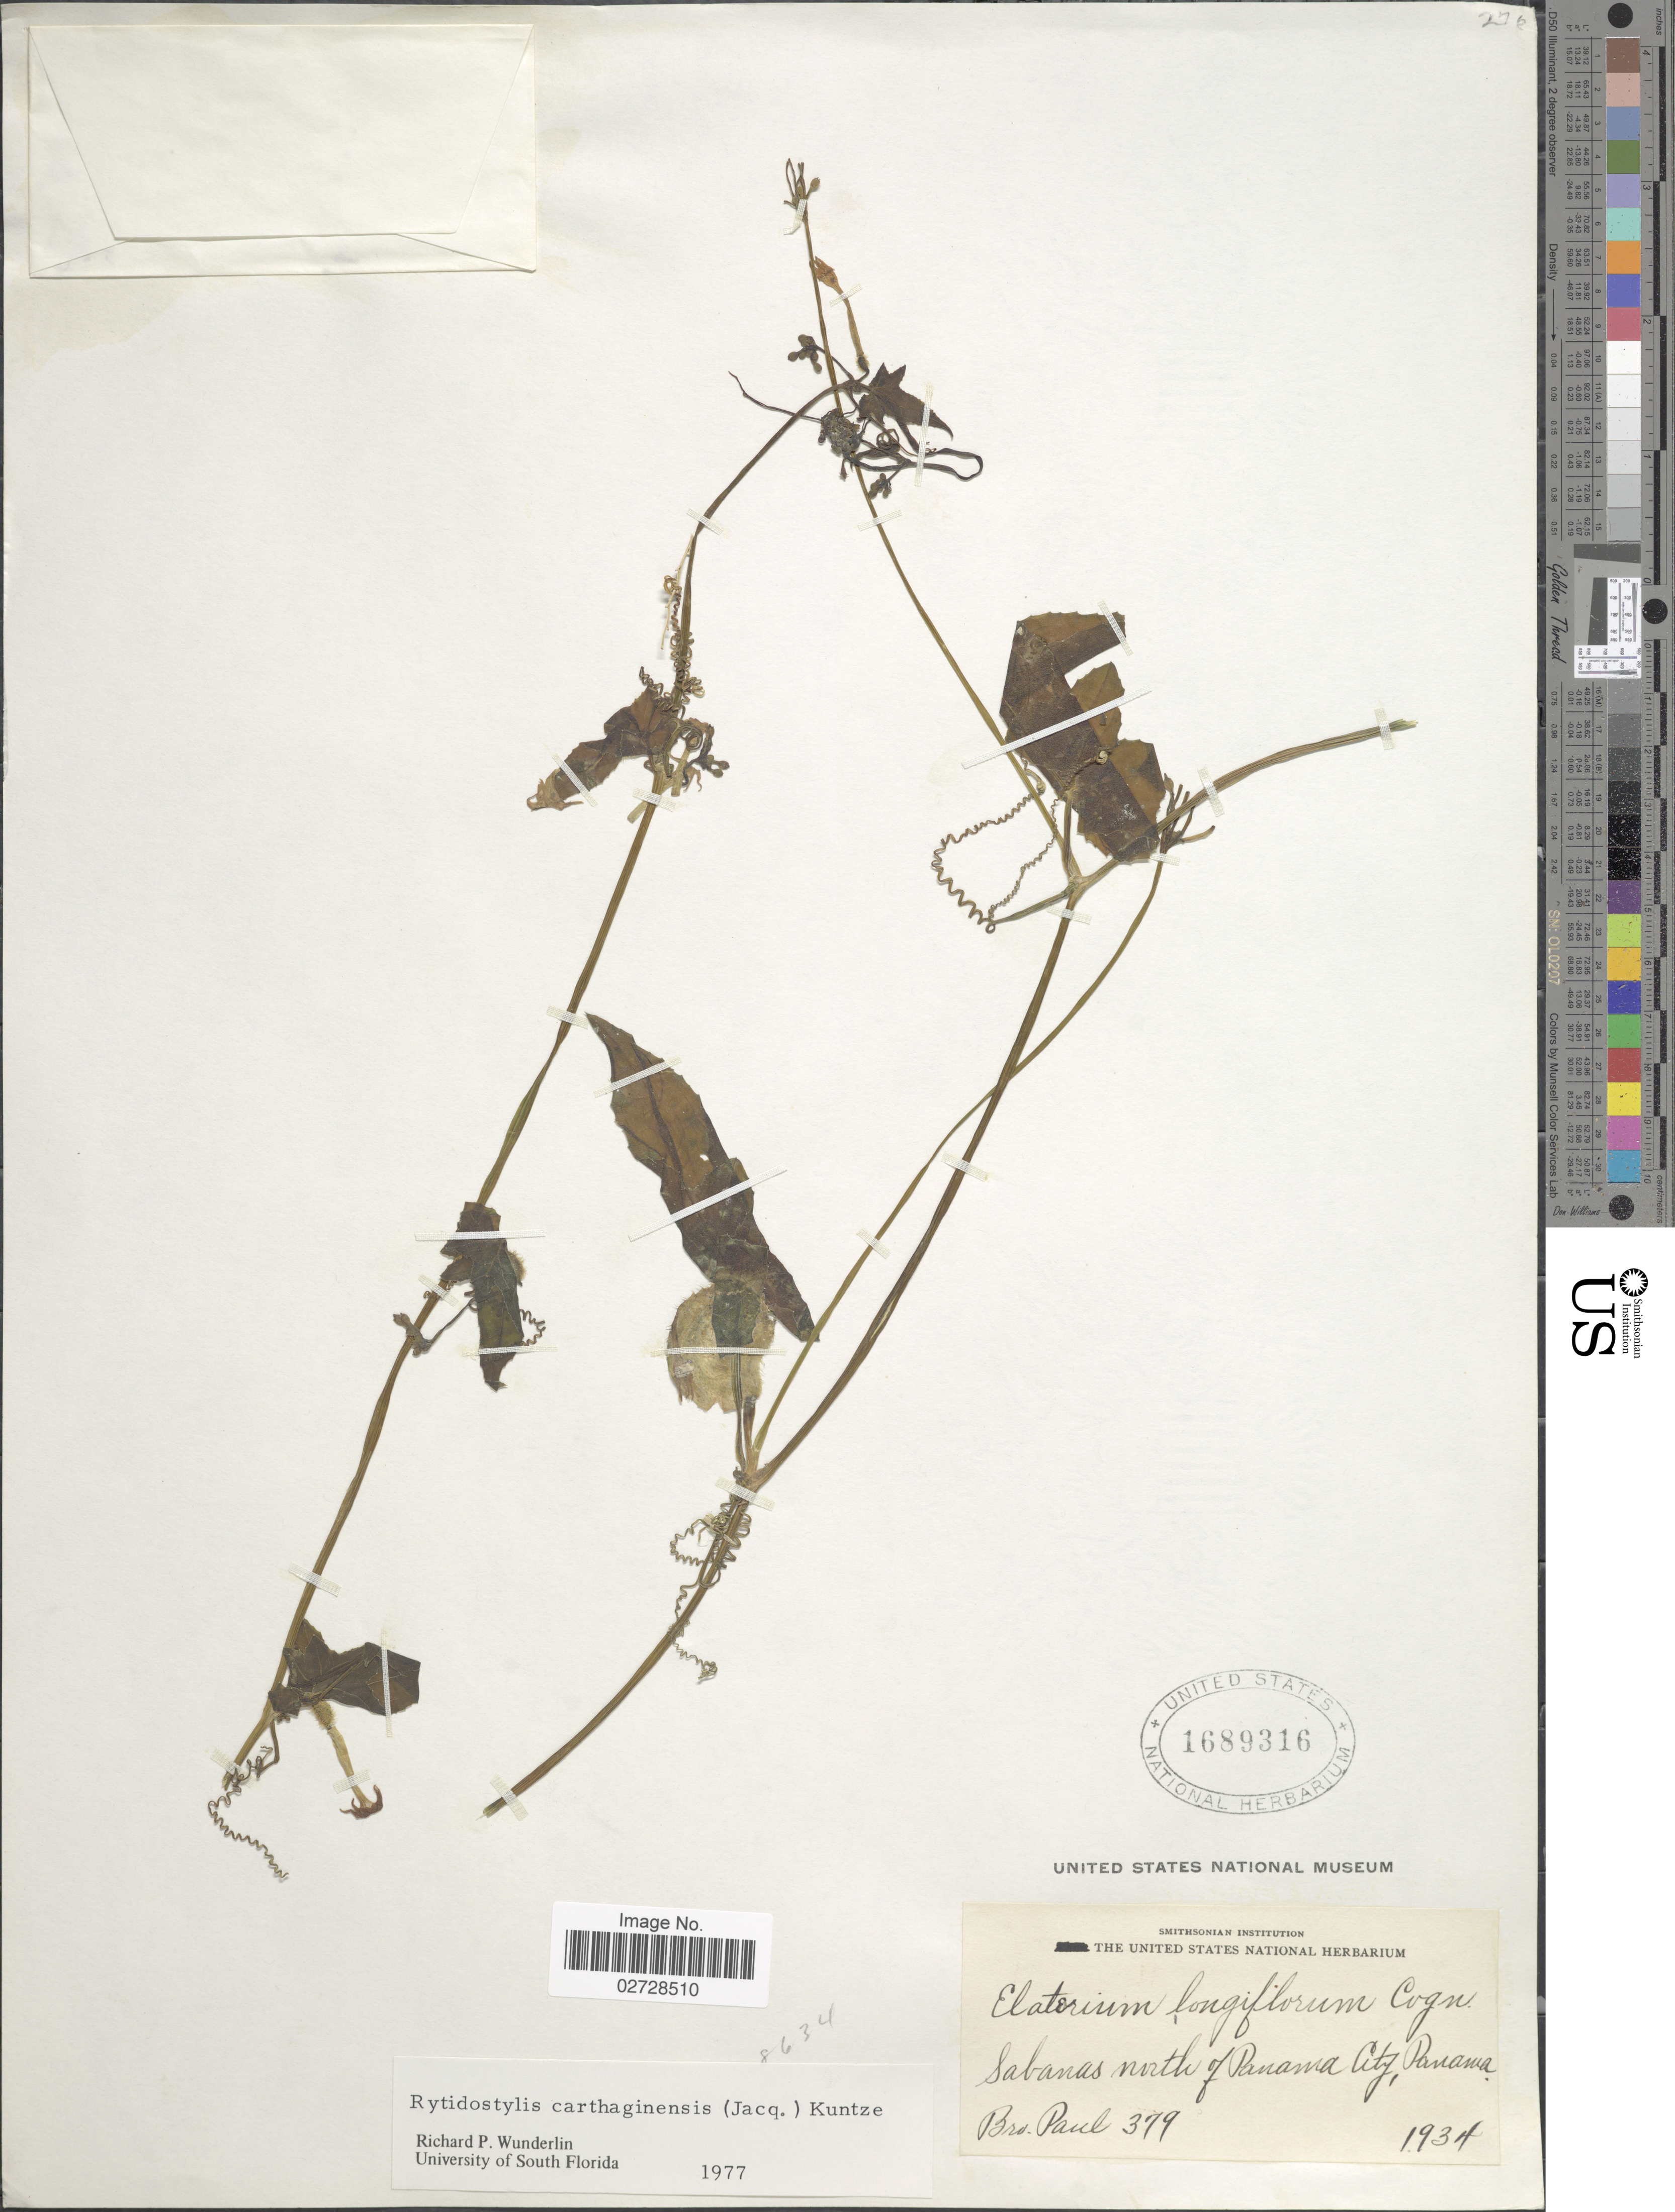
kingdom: Plantae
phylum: Tracheophyta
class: Magnoliopsida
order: Cucurbitales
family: Cucurbitaceae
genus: Cyclanthera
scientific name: Cyclanthera carthagenensis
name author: (Jacq.) H. Schaef. & S.S. Renner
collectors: B. Paul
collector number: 379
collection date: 1934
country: Panama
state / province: Panamá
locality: Sabanas north of Panama City.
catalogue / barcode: US 1689316